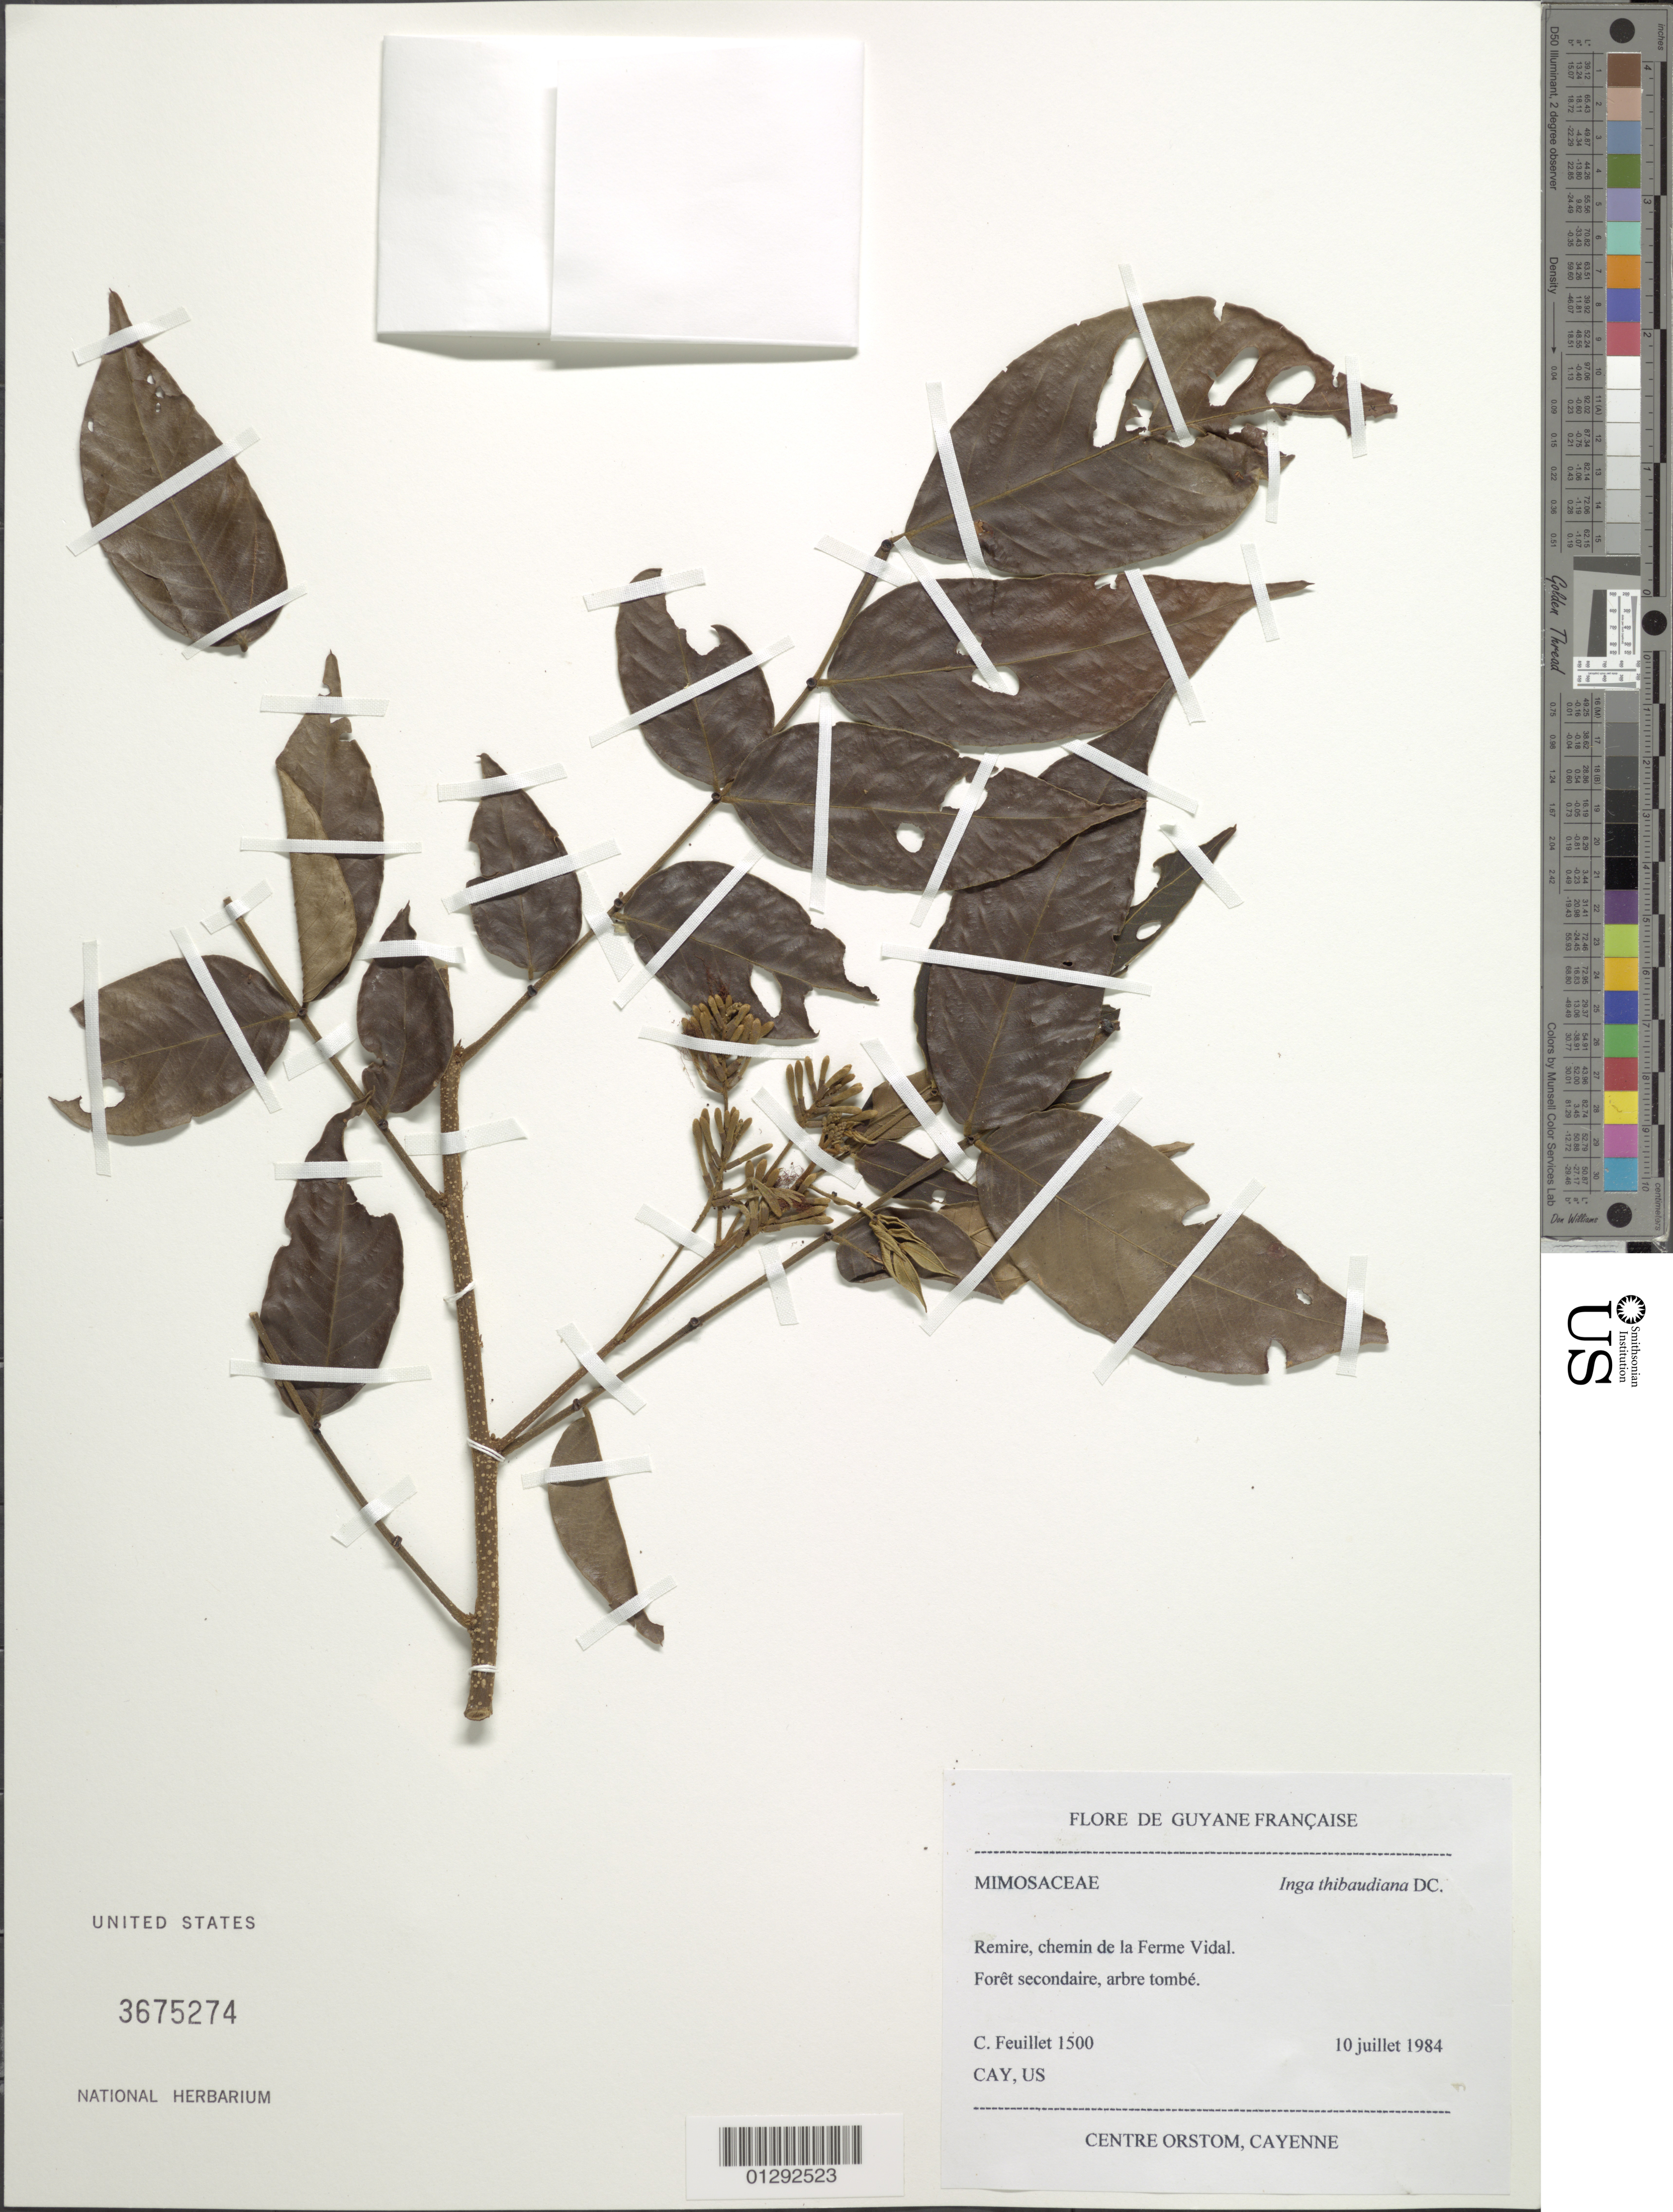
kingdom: Plantae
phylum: Tracheophyta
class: Magnoliopsida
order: Fabales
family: Fabaceae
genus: Inga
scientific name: Inga thibaudiana subsp. thibaudiana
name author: DC.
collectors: C. Feuillet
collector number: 1500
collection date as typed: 10 July 1984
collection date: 1984-07-10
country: French Guiana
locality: Pemire, chemin de la Ferme Vidal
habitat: Foret secondaire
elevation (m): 0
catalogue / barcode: US 3675274